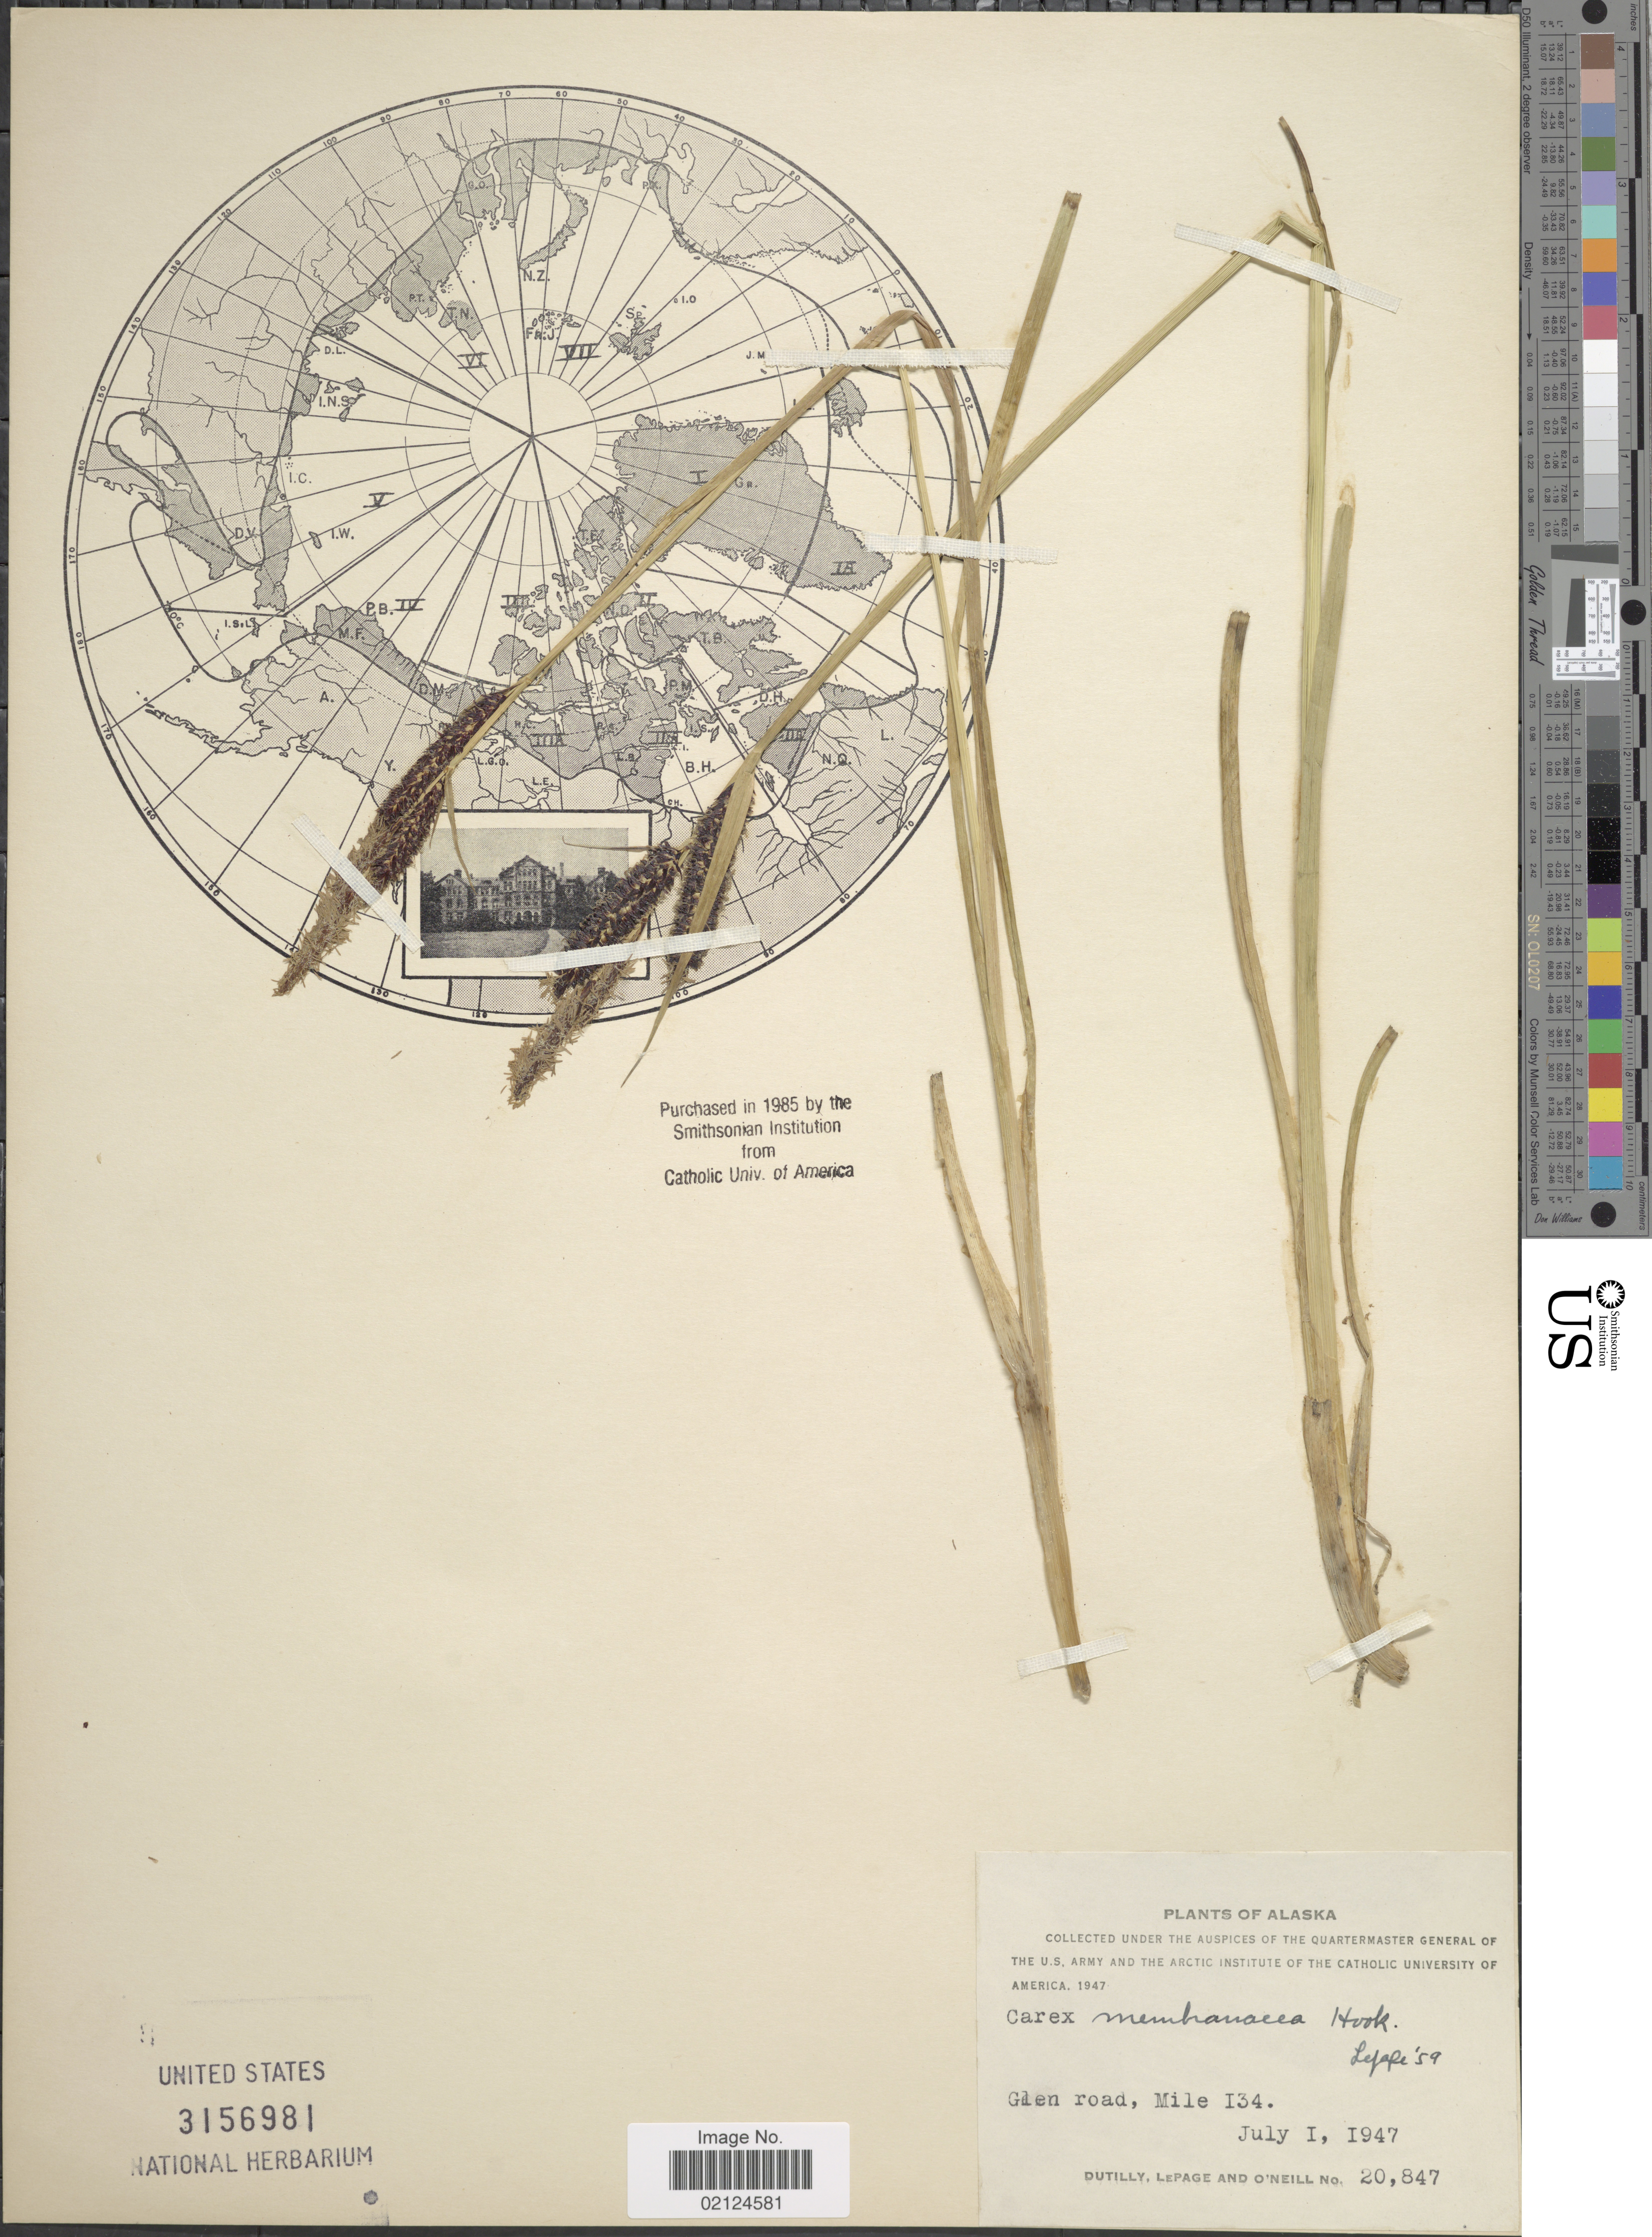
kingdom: Plantae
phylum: Tracheophyta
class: Liliopsida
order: Poales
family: Cyperaceae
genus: Carex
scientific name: Carex membranacea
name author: Hook.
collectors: -. Dutilly, -. LePage & O' Neill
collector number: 20847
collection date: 1947-07-01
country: United States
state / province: Alaska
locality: Glen Road, Mile 134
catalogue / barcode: US 3156981